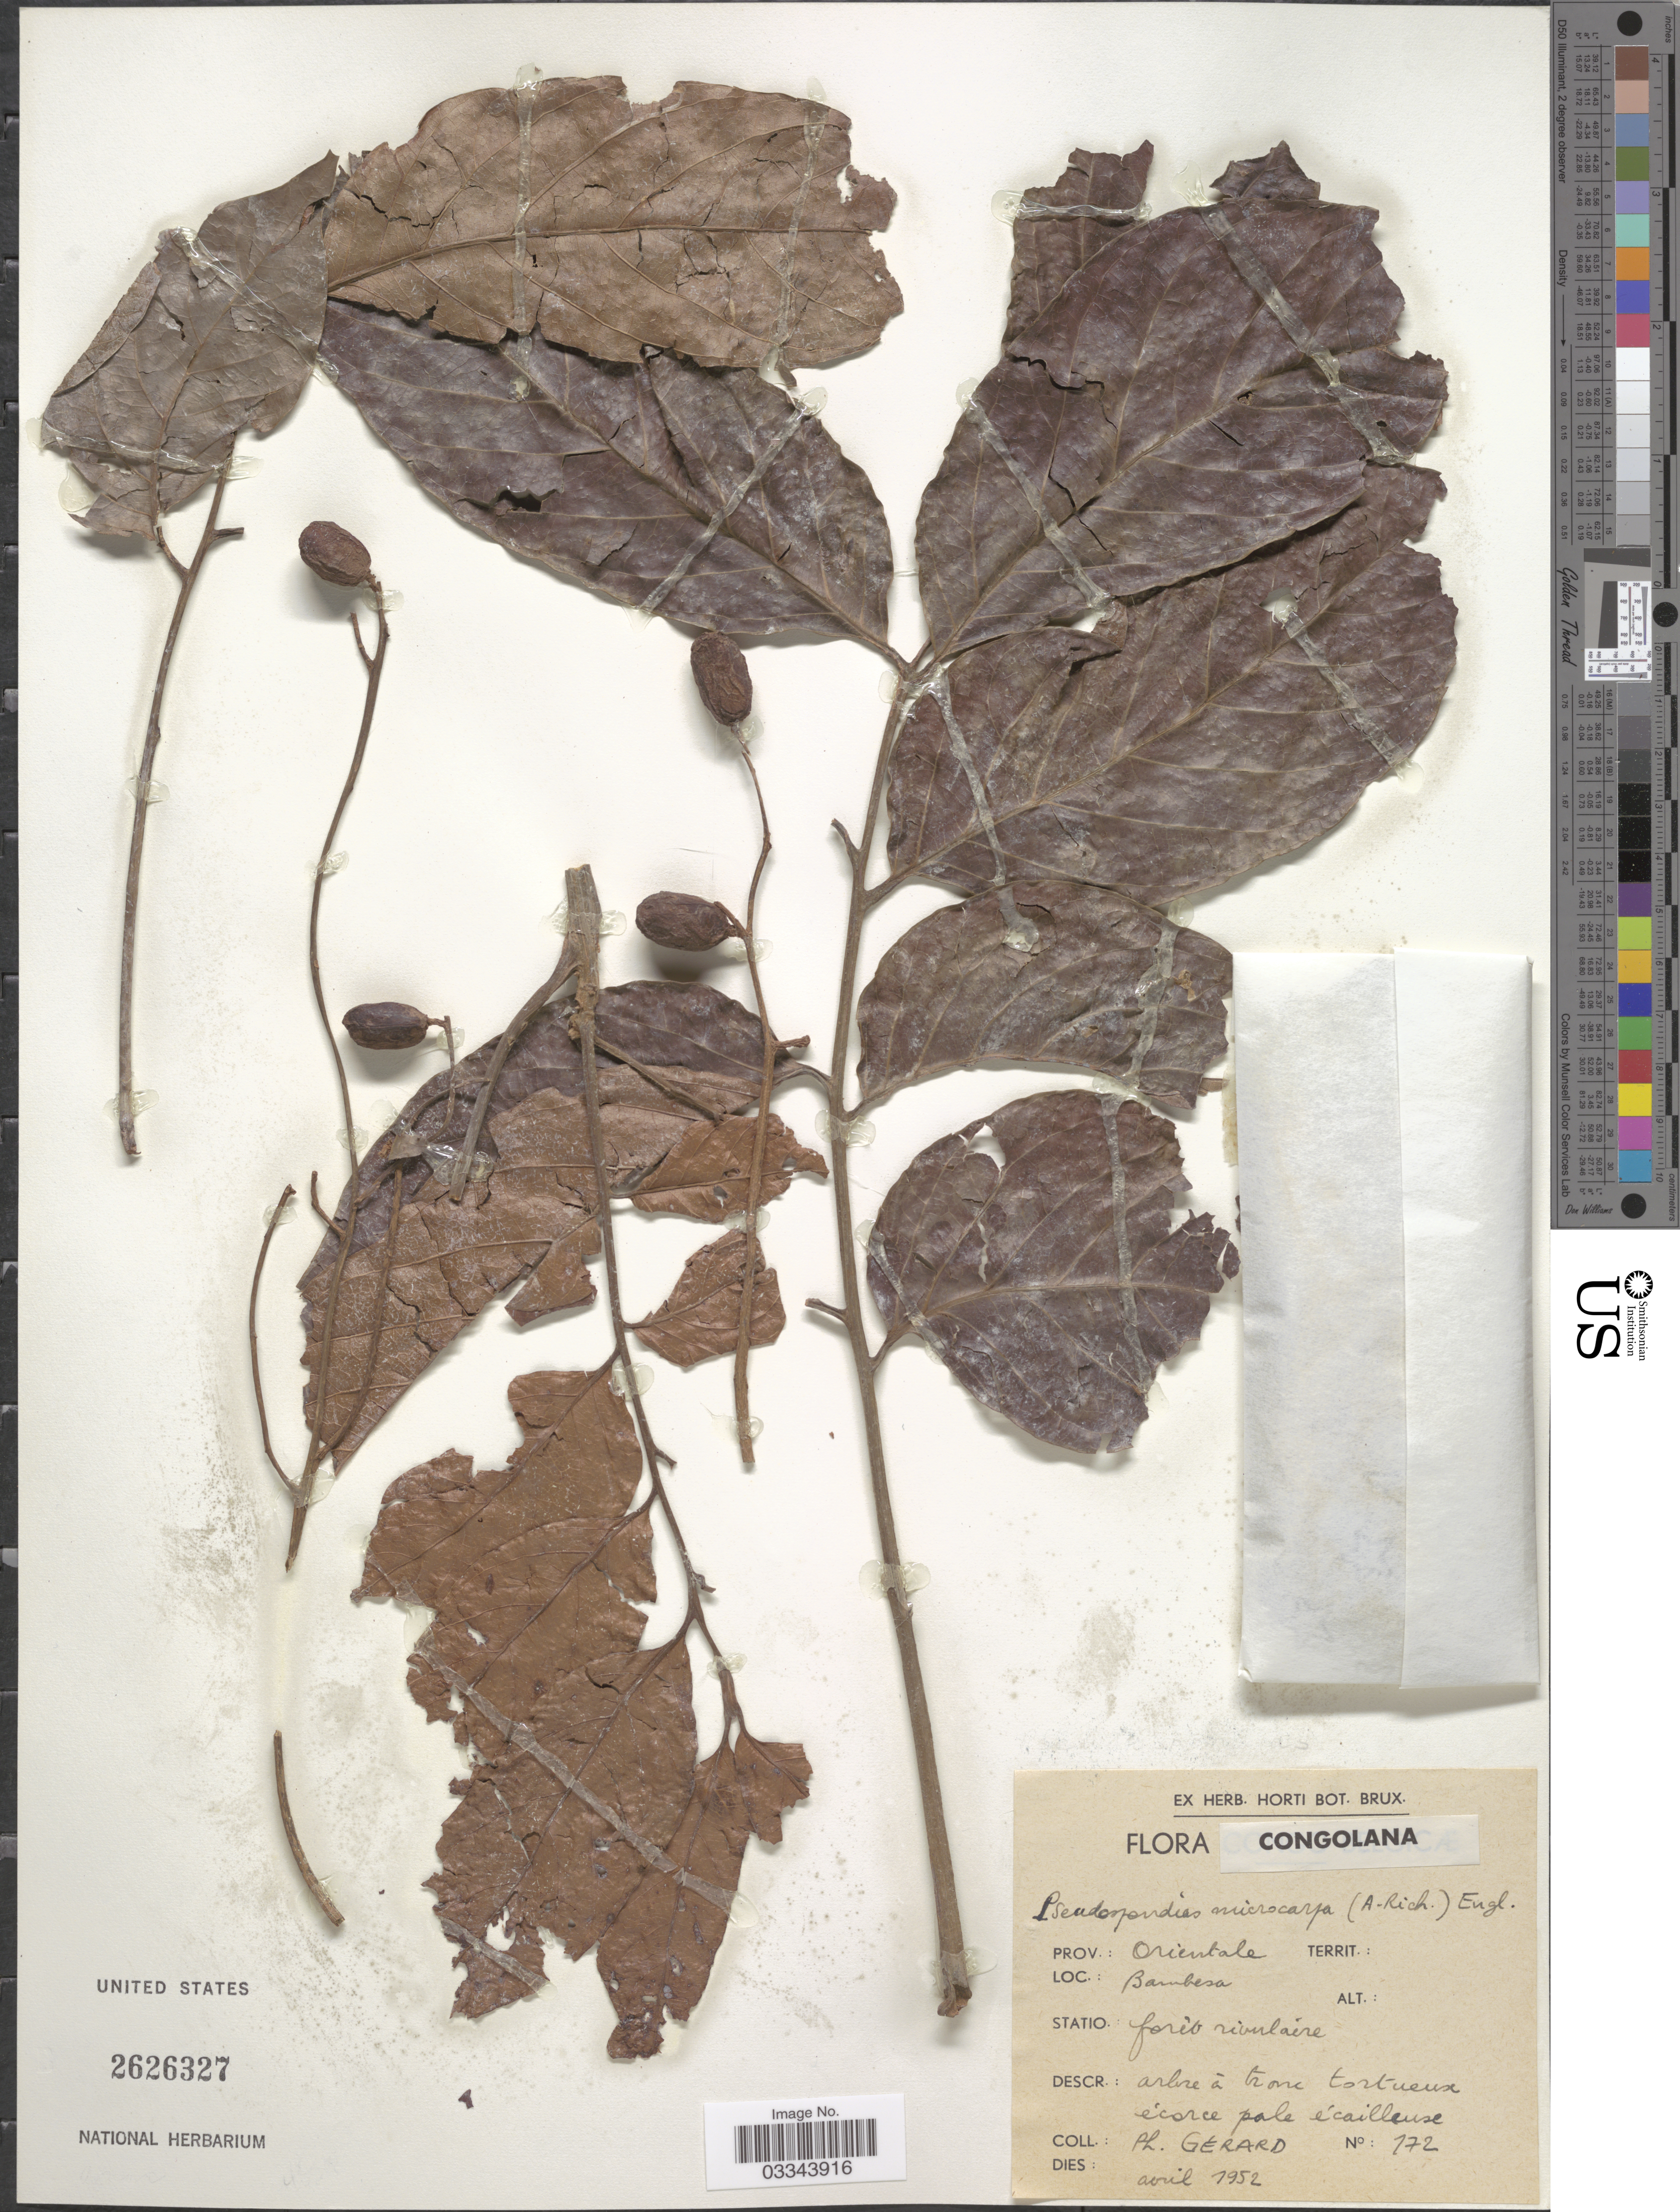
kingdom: Plantae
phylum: Tracheophyta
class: Magnoliopsida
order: Sapindales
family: Anacardiaceae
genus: Pseudospondias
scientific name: Pseudospondias microcarpa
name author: (A. Rich.) Engl.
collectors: P. Gerard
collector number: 172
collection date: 1952-04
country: Congo, Democratic Republic of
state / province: Bas-Uele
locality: Bambesa.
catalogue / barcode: US 2626327